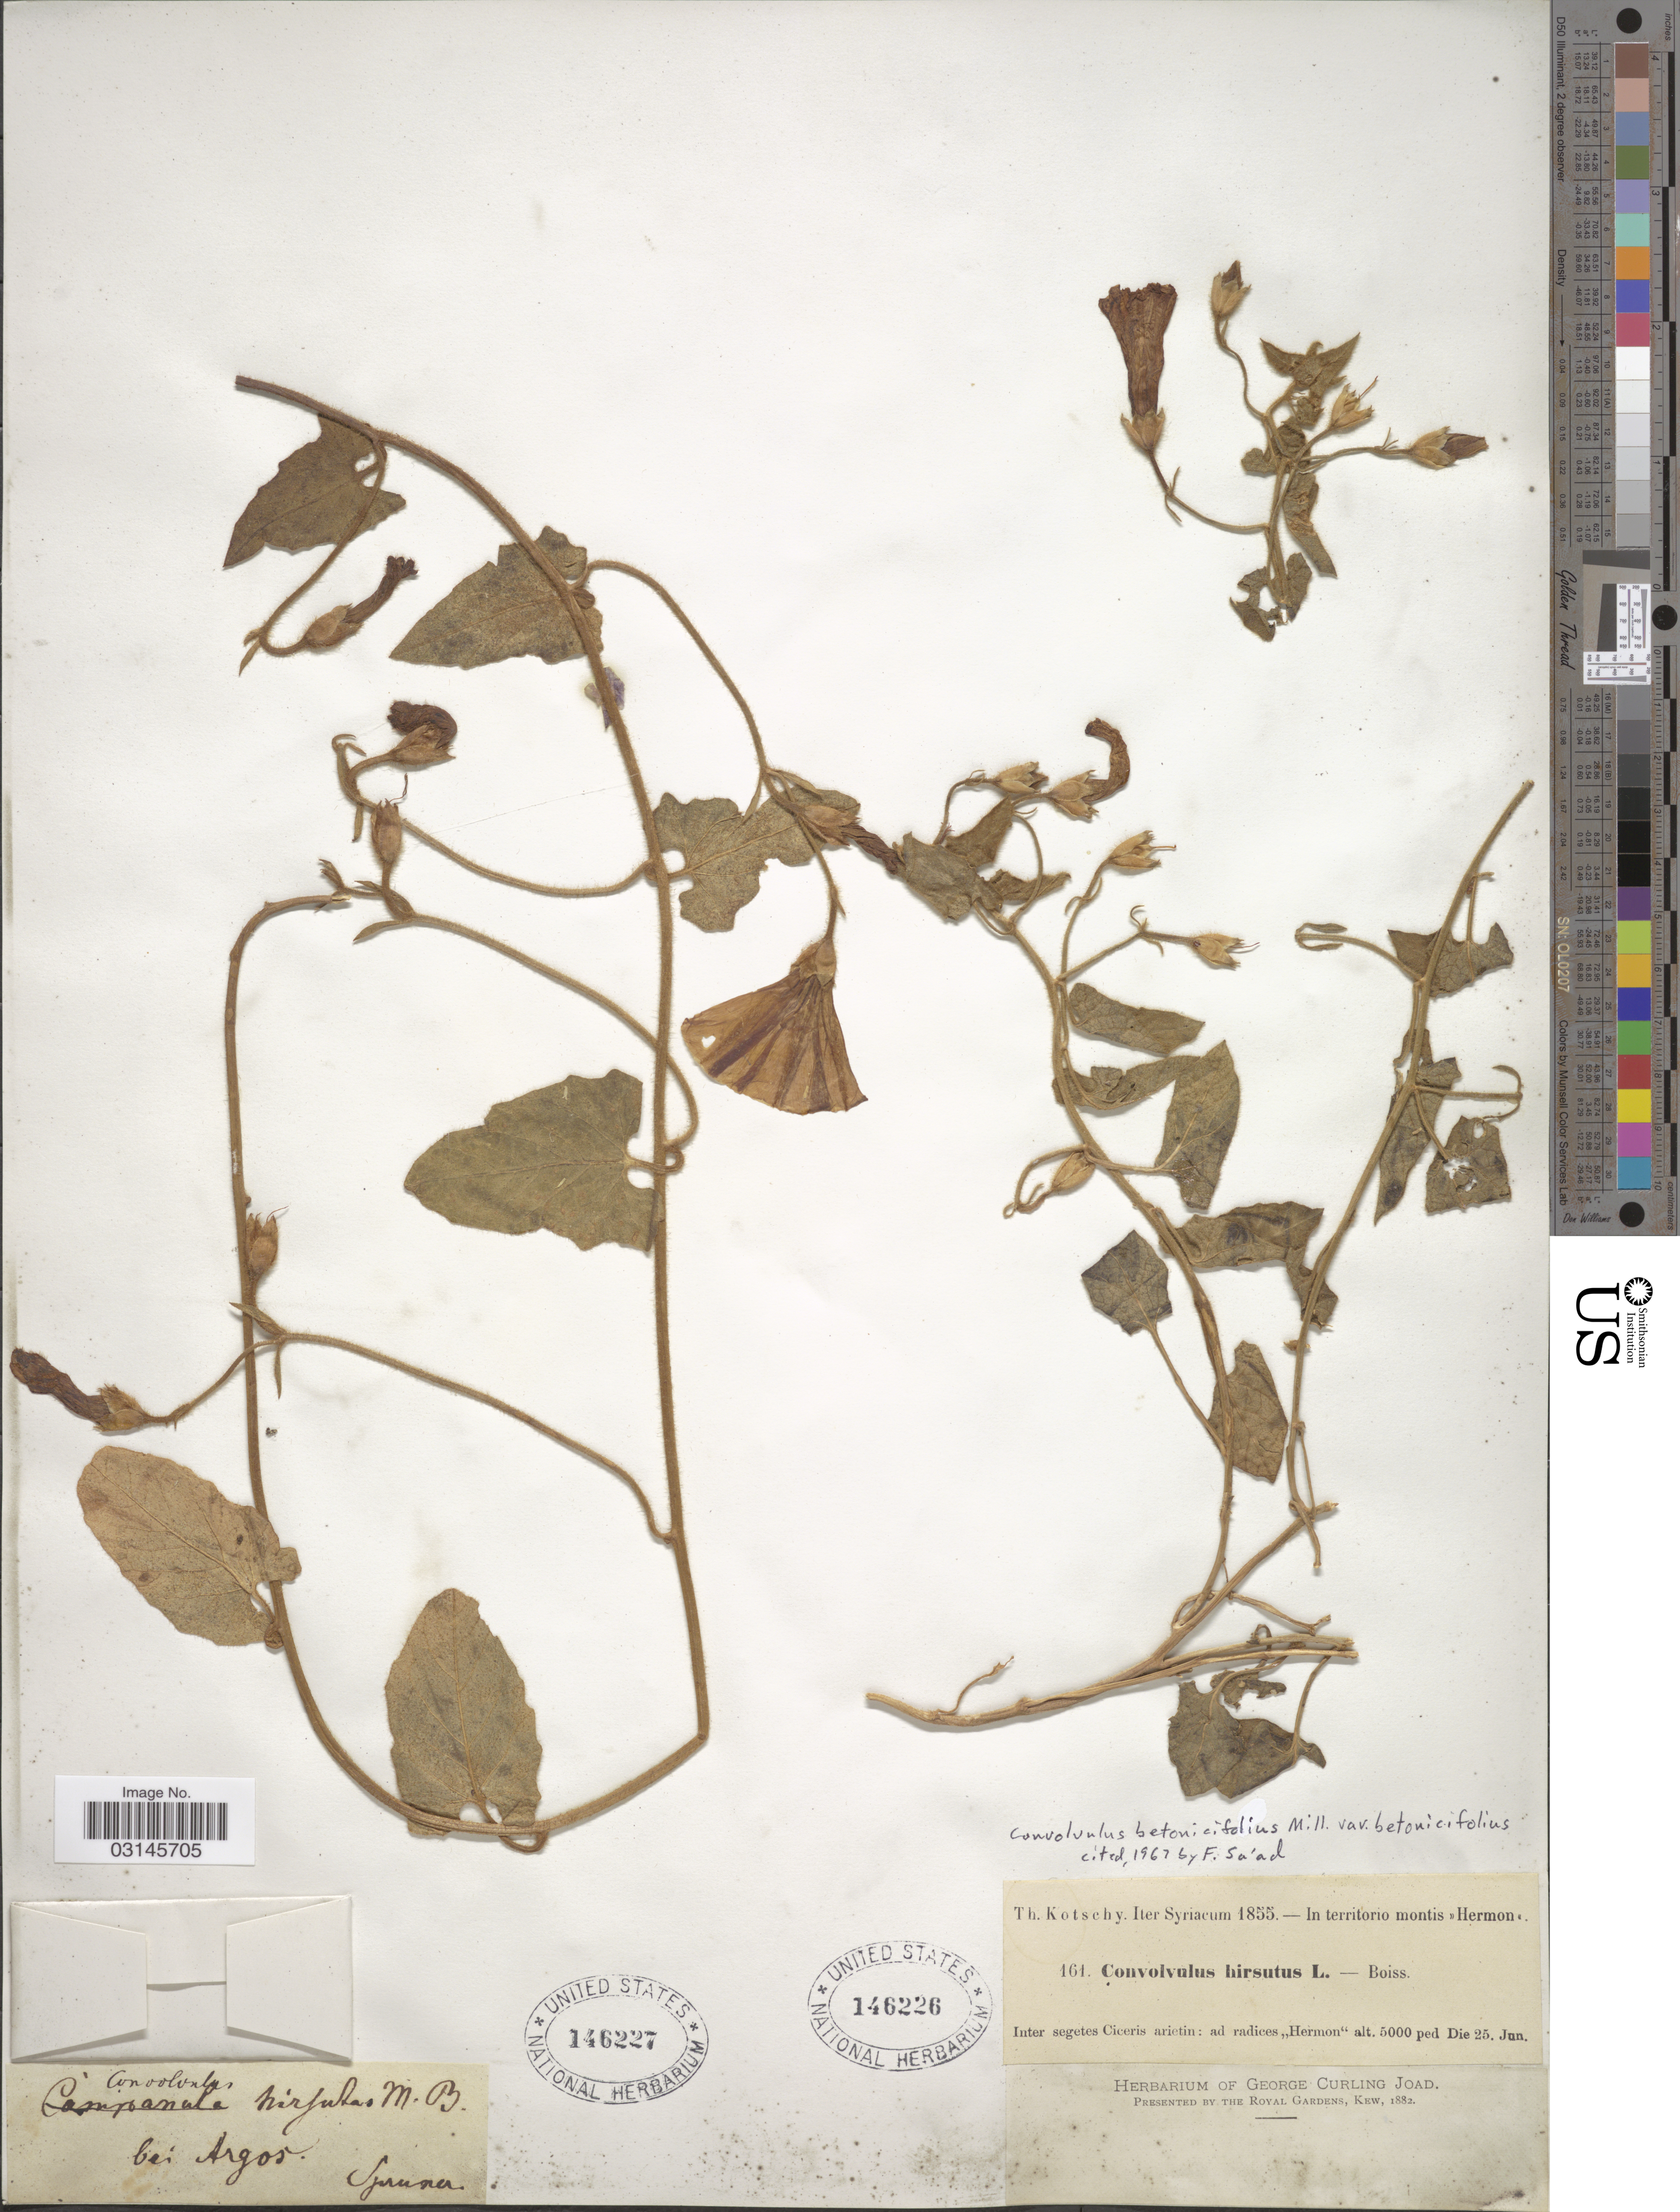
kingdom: Plantae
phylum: Tracheophyta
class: Magnoliopsida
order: Solanales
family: Convolvulaceae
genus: Convolvulus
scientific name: Convolvulus betonicifolius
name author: Mill.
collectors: Spruner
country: Greece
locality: Bei Argos.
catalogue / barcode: US 146227